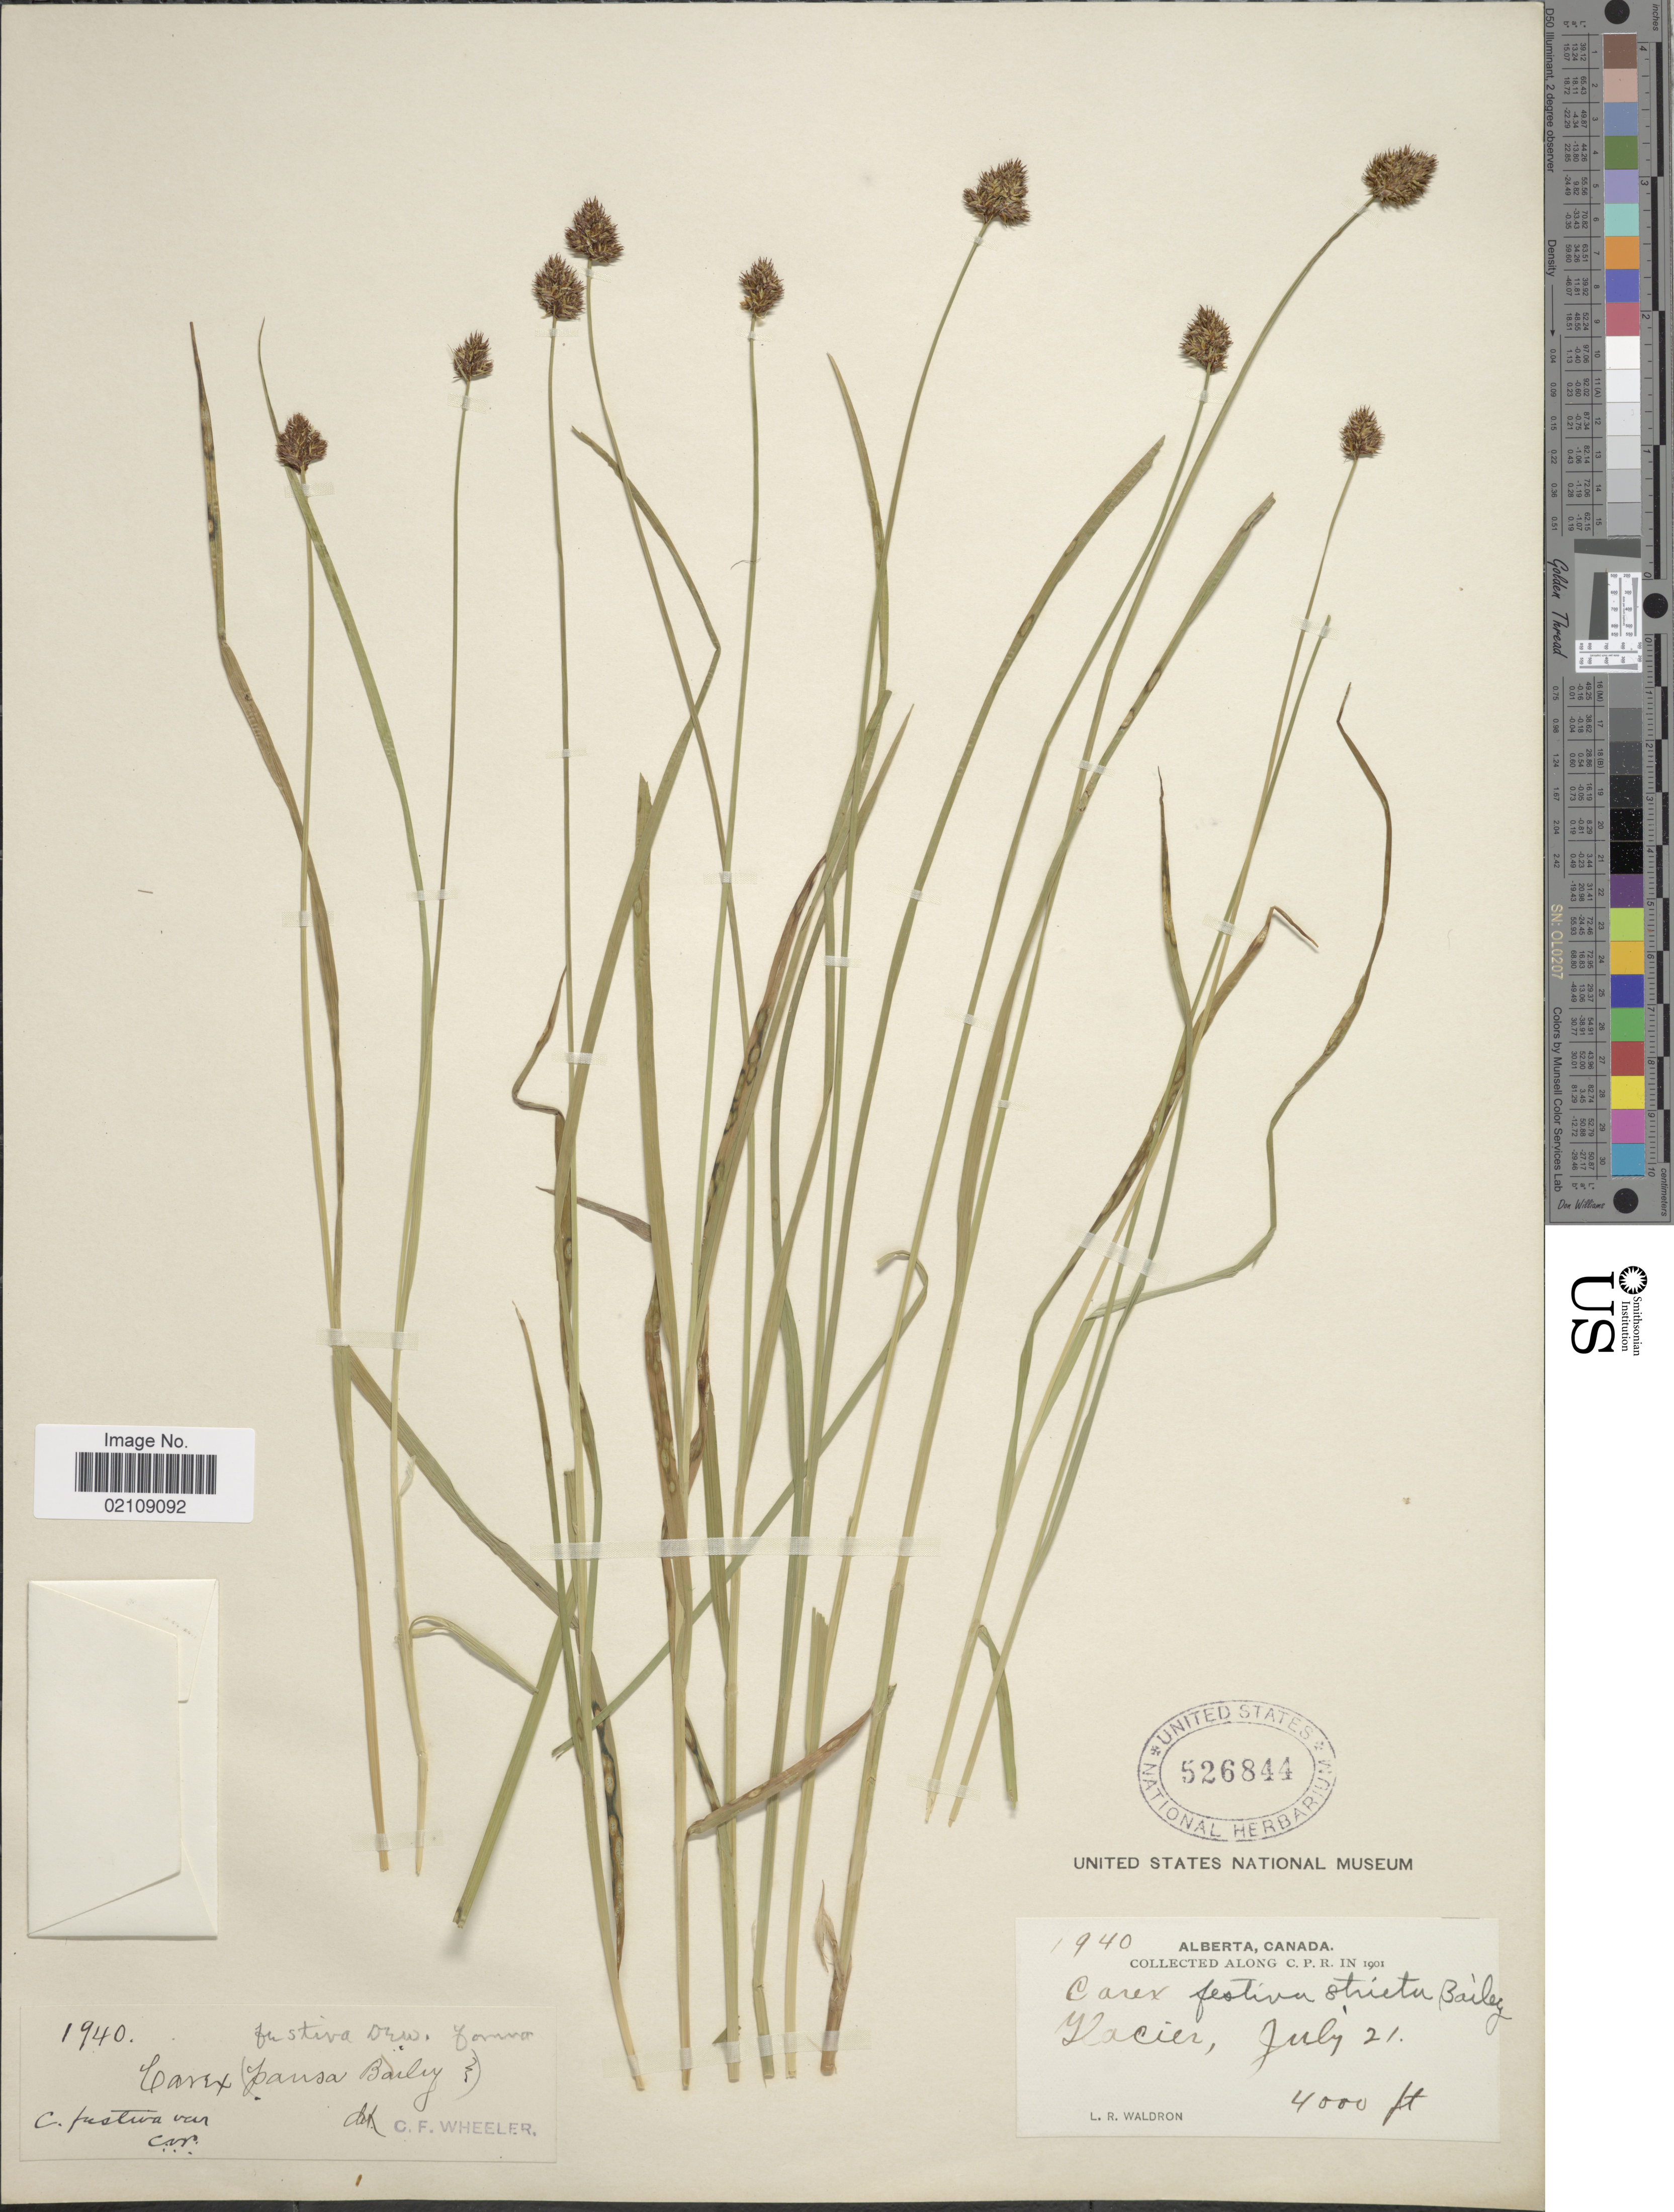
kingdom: Plantae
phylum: Tracheophyta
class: Liliopsida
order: Poales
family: Cyperaceae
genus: Carex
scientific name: Carex pachystachya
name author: Cham. ex Steud.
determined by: Strong, Mark T., (BOT), Smithsonian Institution - National Museum of Natural History (UNITED STATES)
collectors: L. Waldron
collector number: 1940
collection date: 1901-07-21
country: Canada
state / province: Alberta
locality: Along C.P.R., Glacier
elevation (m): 1219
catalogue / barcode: US 526844